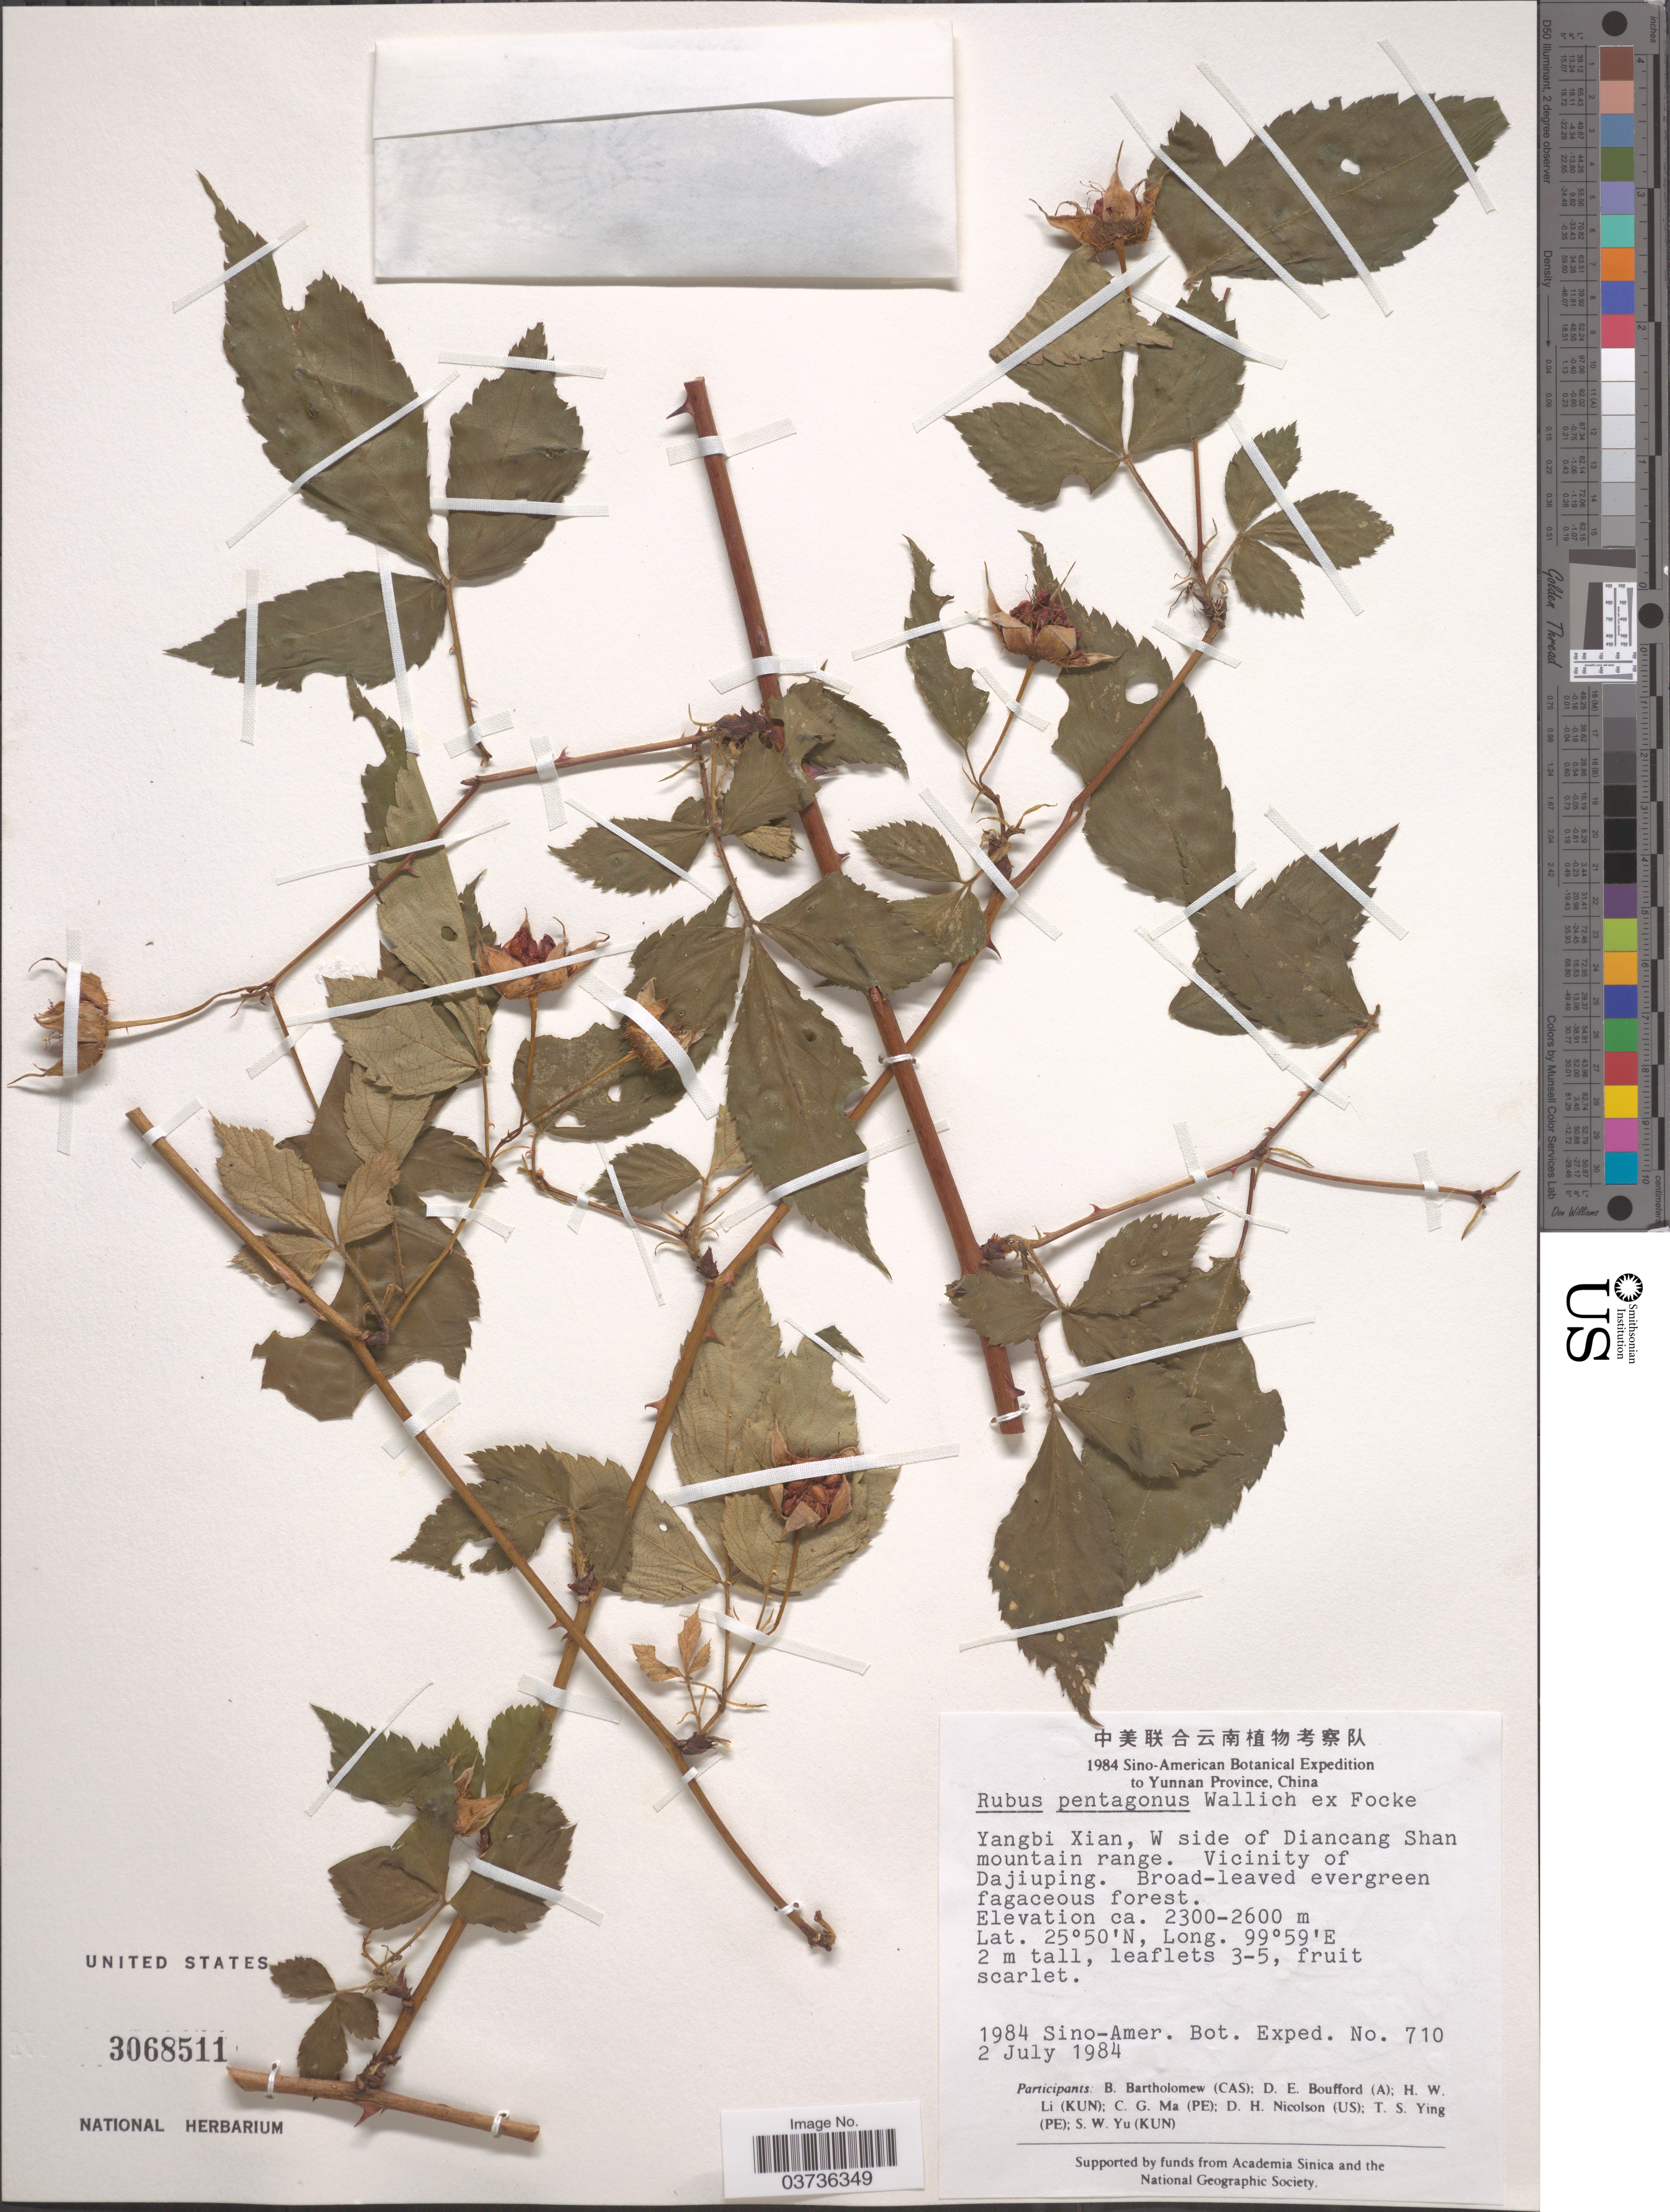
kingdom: Plantae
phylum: Tracheophyta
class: Magnoliopsida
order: Rosales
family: Rosaceae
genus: Rubus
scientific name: Rubus pentagons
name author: Wall. & Focke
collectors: Sino-Amer. Bot. Exped. 1984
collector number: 710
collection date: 1984-07-02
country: China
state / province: Yunnan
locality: Yangbi Xian, W side of Diancang Shan mountain range. Vicinity of Dajiuping.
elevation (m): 2300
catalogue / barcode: US 3068511